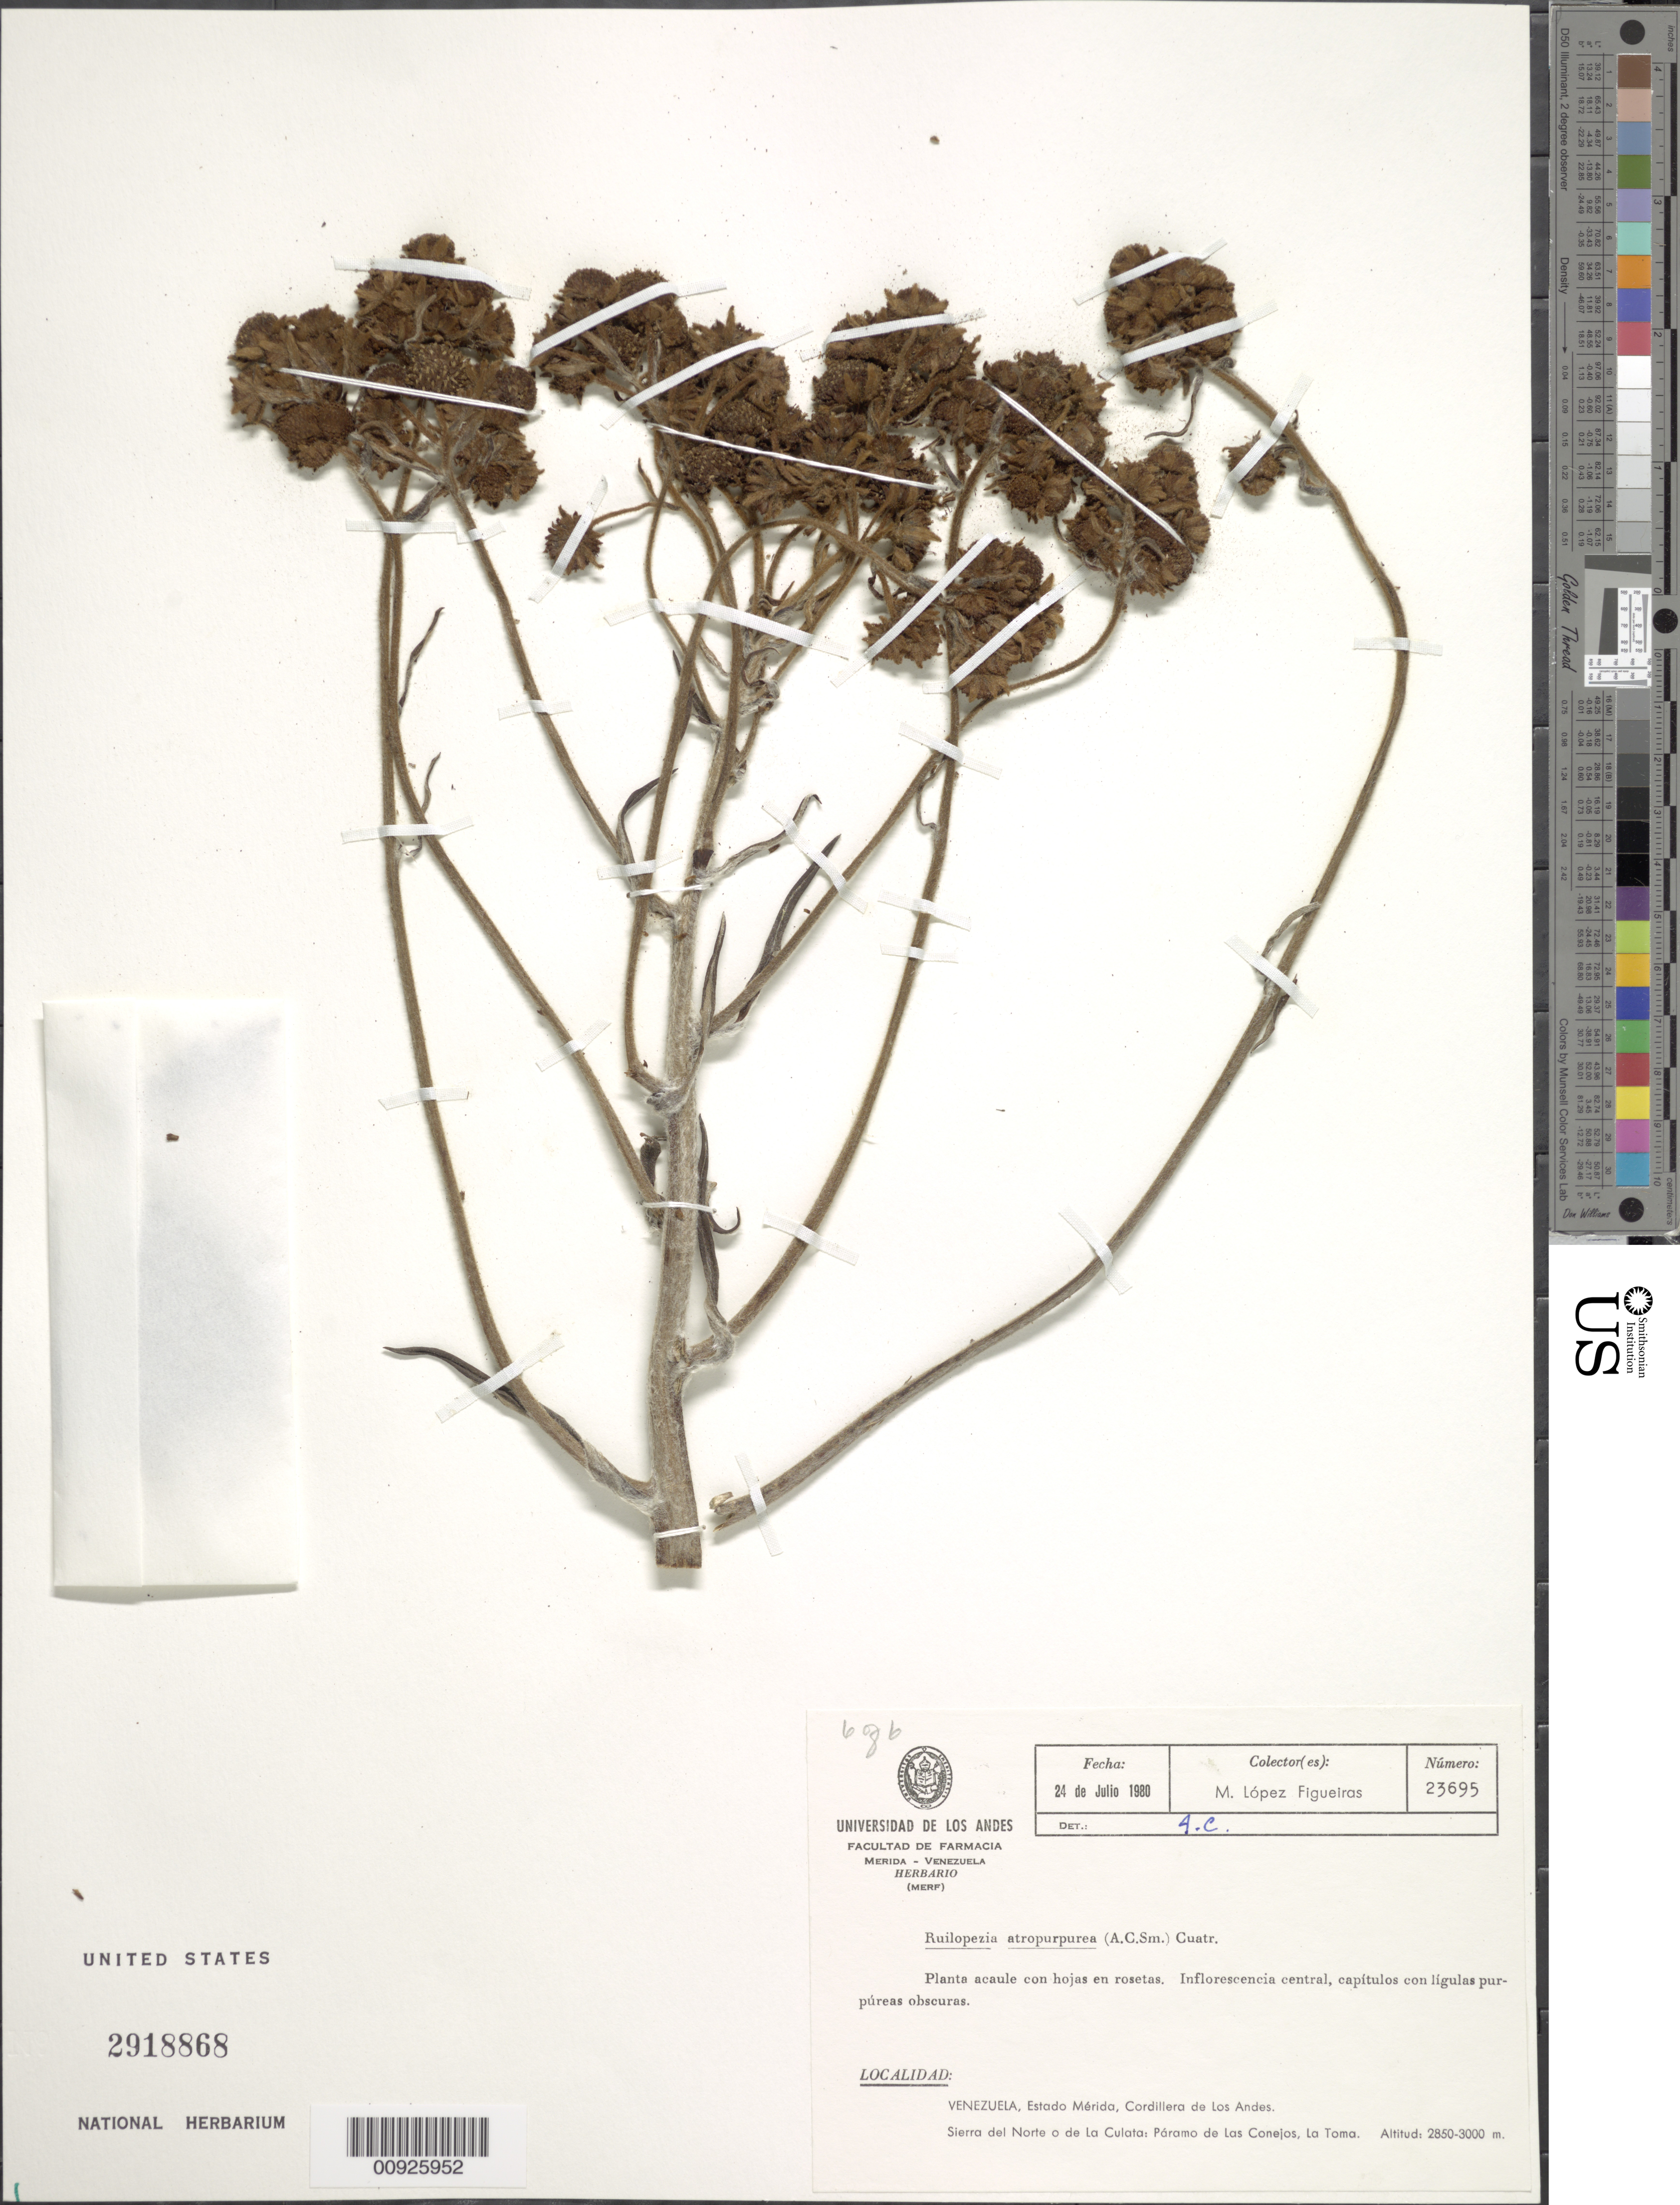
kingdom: Plantae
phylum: Tracheophyta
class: Magnoliopsida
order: Asterales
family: Asteraceae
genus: Ruilopezia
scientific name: Ruilopezia atropurpurea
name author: (A.C. Sm.) Cuatrec.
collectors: M. López Figueiras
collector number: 23695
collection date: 1980-07-24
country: Venezuela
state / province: Mérida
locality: Sierra del Norte o de la Culata; Páramo de los Conejos, La Toma.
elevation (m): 2850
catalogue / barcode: US 2918868